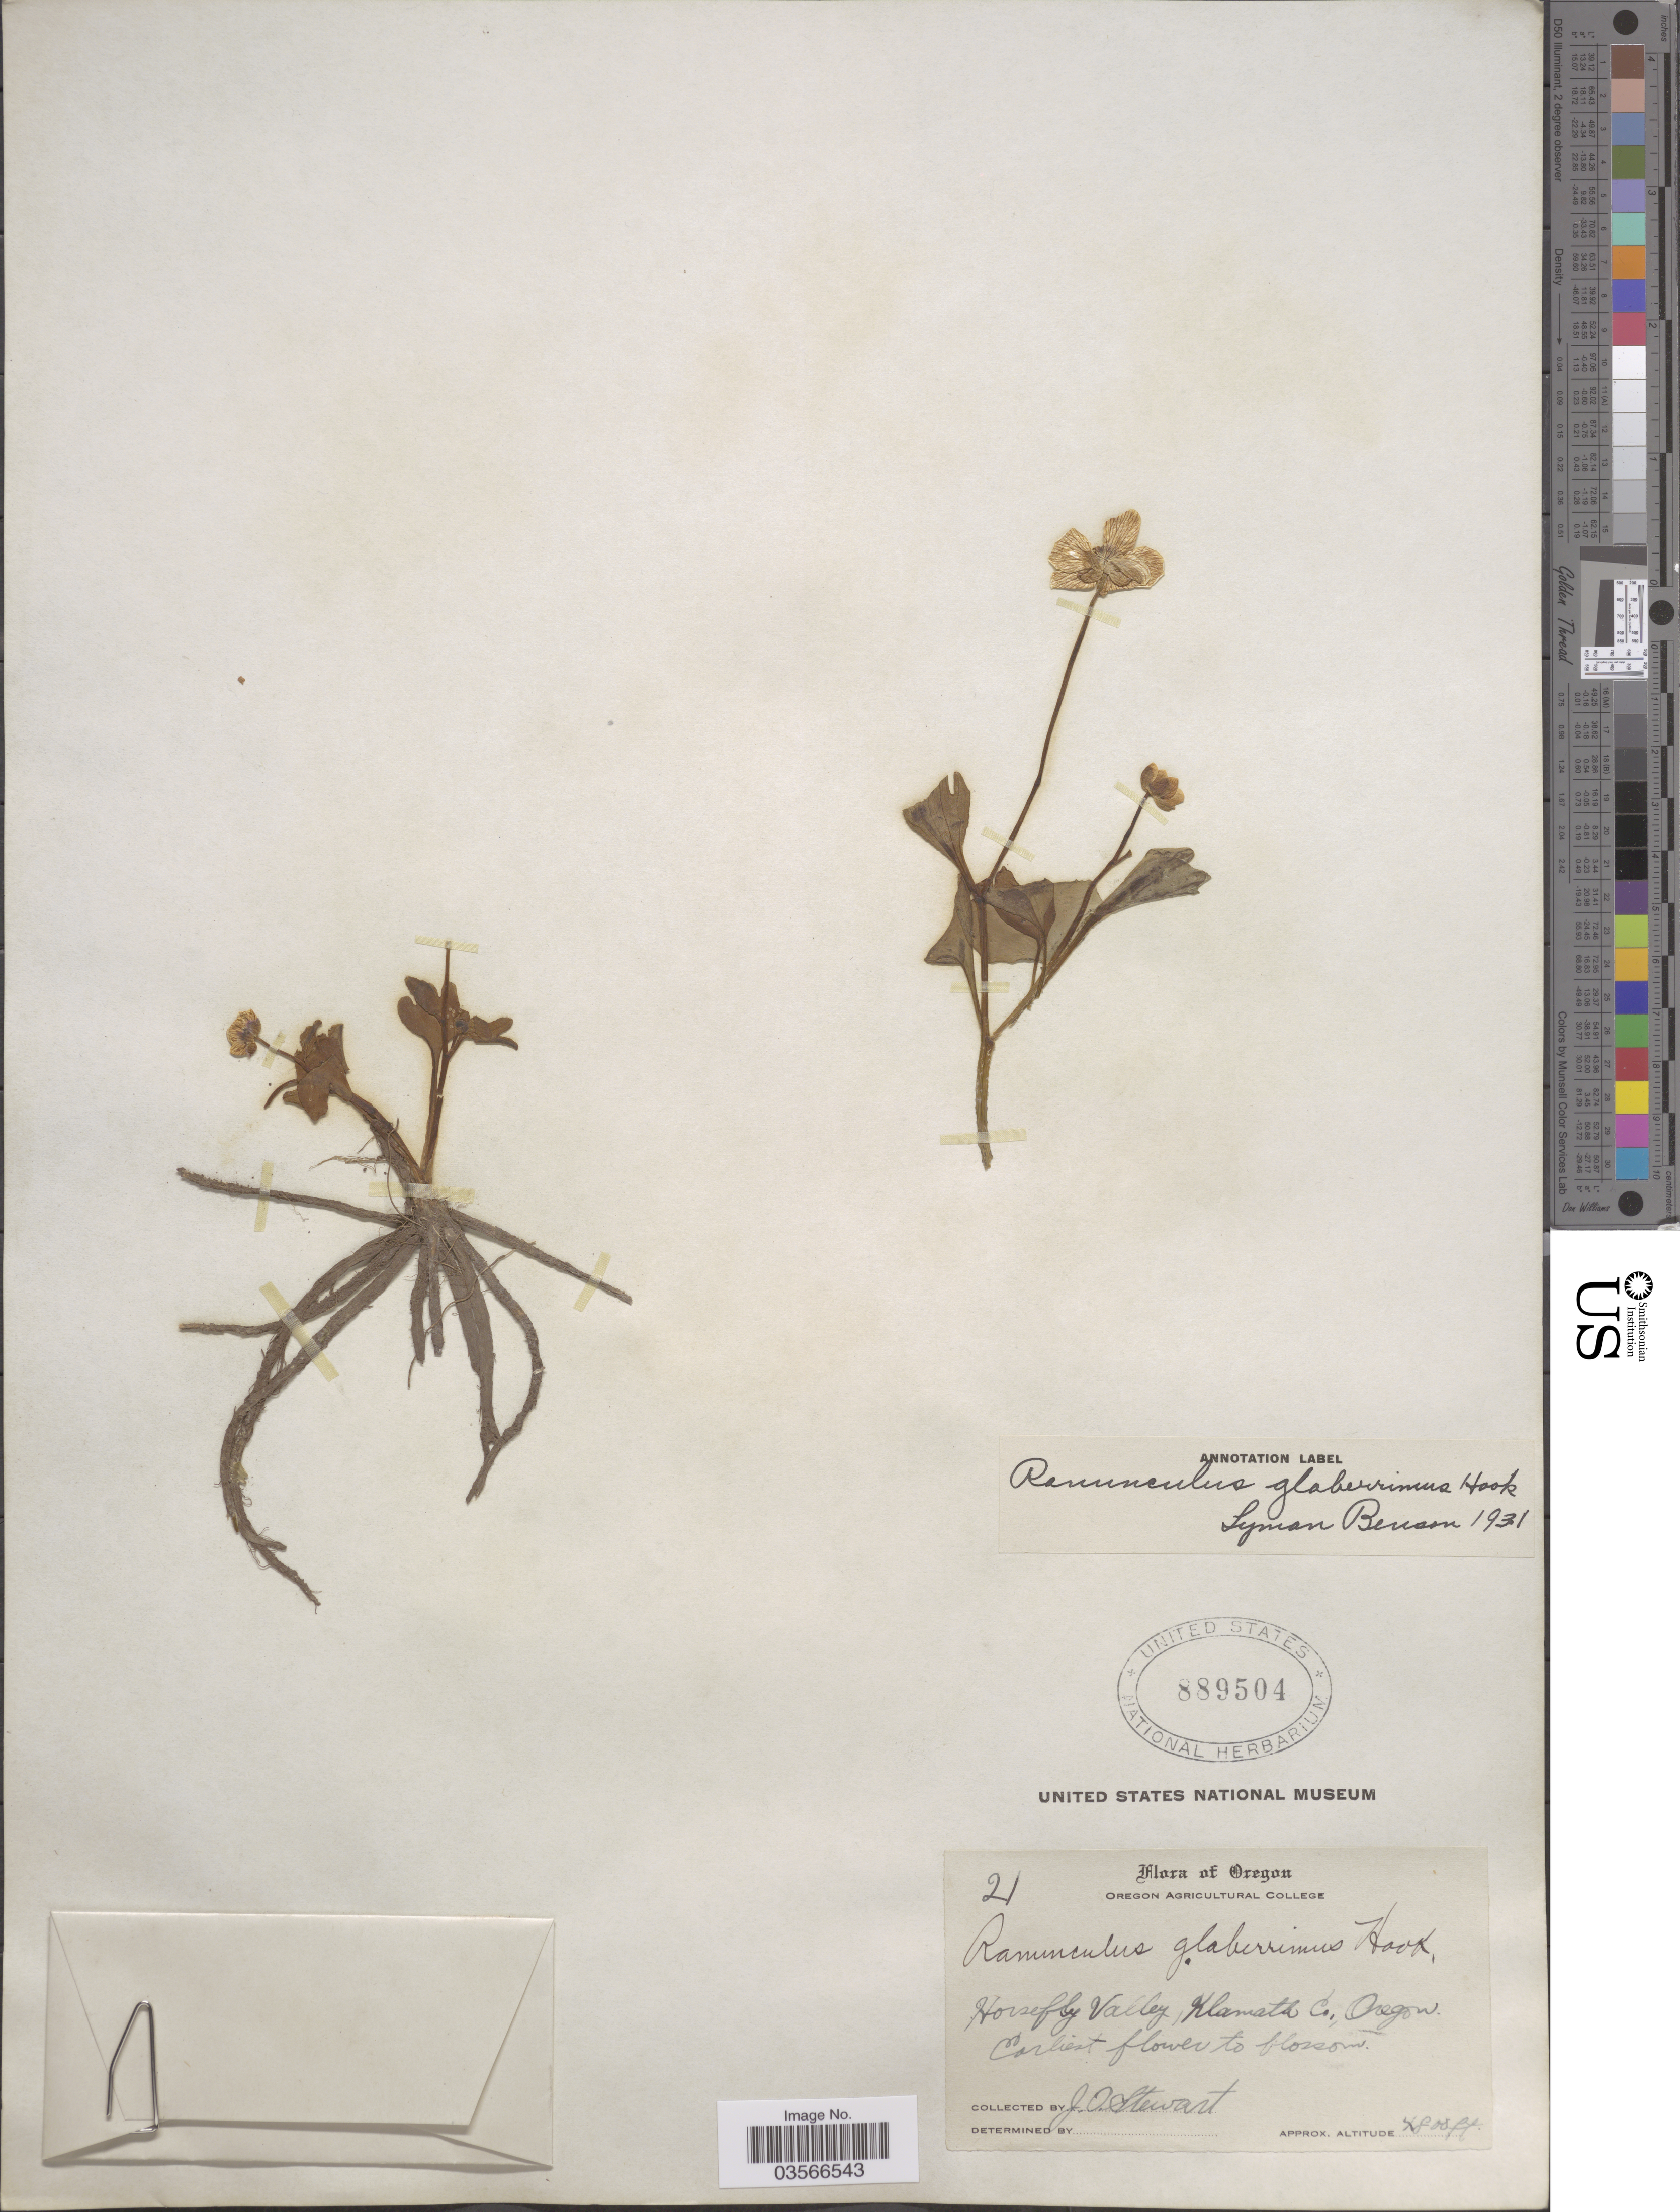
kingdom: Plantae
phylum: Tracheophyta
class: Magnoliopsida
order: Ranunculales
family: Ranunculaceae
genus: Ranunculus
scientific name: Ranunculus glaberrimus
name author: Hook.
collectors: J. Stewart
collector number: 21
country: United States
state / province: Oregon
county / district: Klamath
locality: Horsefly Valley, Klamath Co.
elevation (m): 1463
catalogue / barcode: US 889504